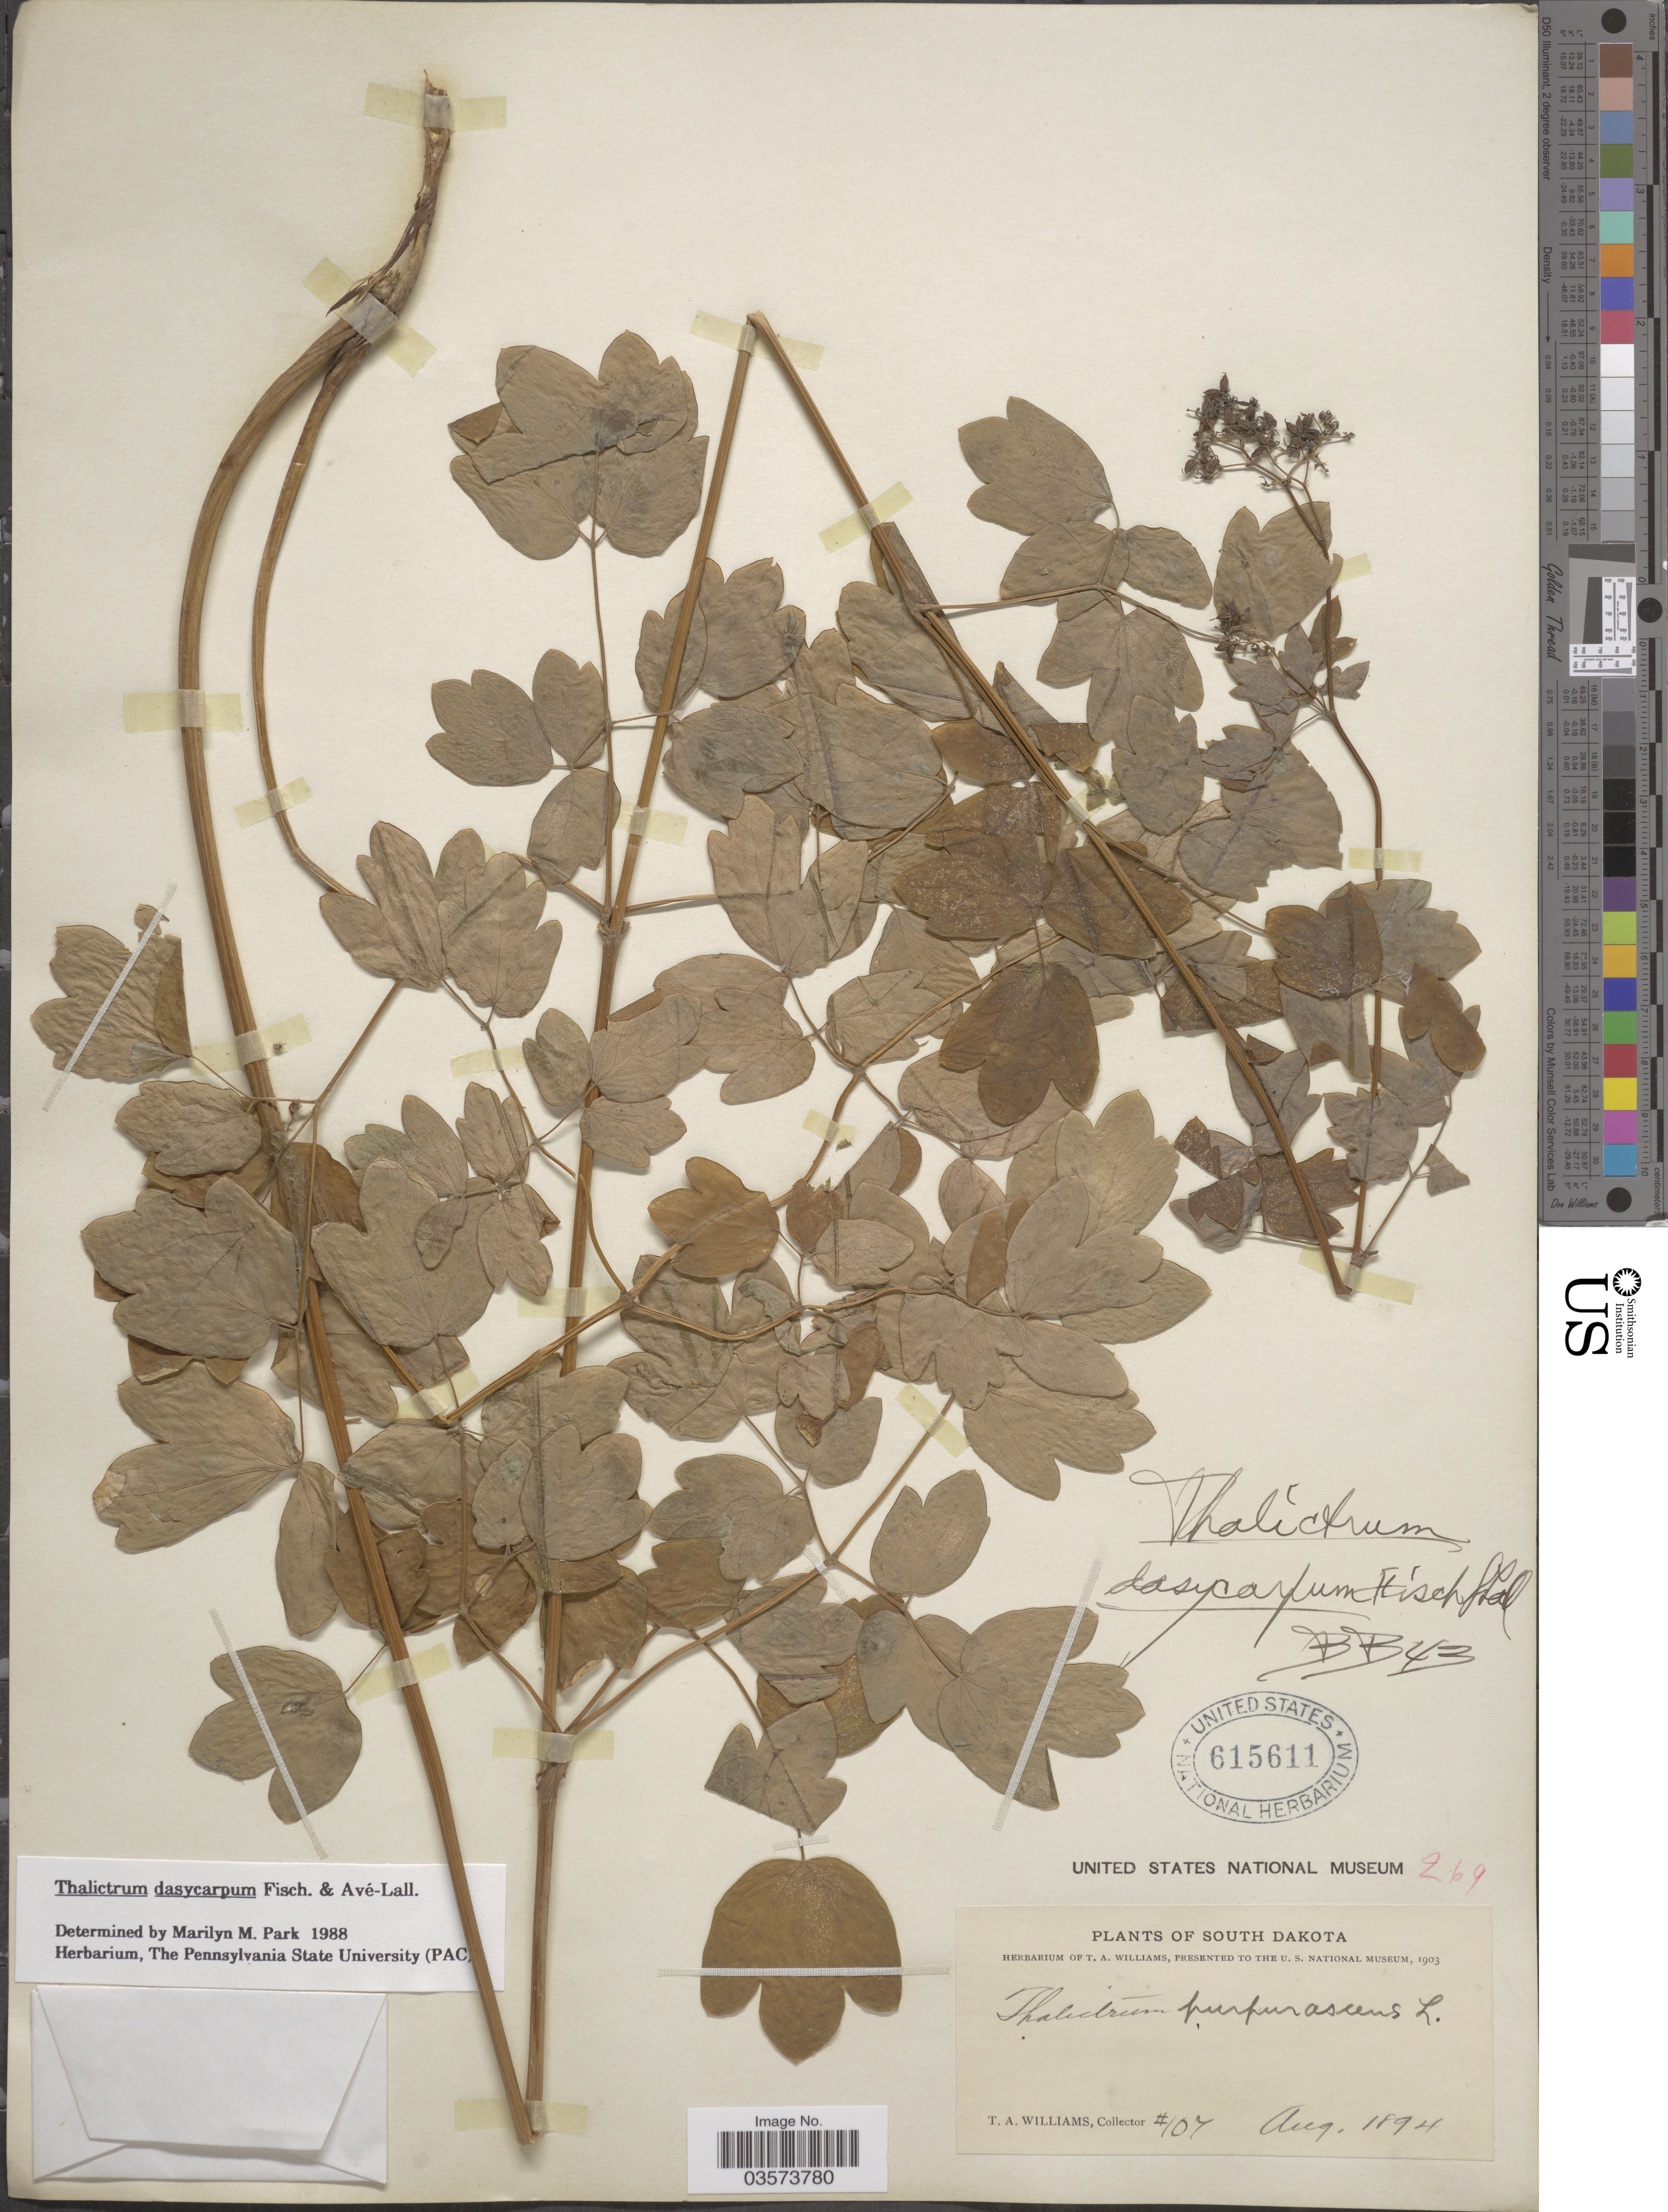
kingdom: Plantae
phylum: Tracheophyta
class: Magnoliopsida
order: Ranunculales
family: Ranunculaceae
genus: Thalictrum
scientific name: Thalictrum dasycarpum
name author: Fisch. & Avé-Lall.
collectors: T. Williams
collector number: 107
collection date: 1894-08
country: United States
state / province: South Dakota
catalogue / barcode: US 615611